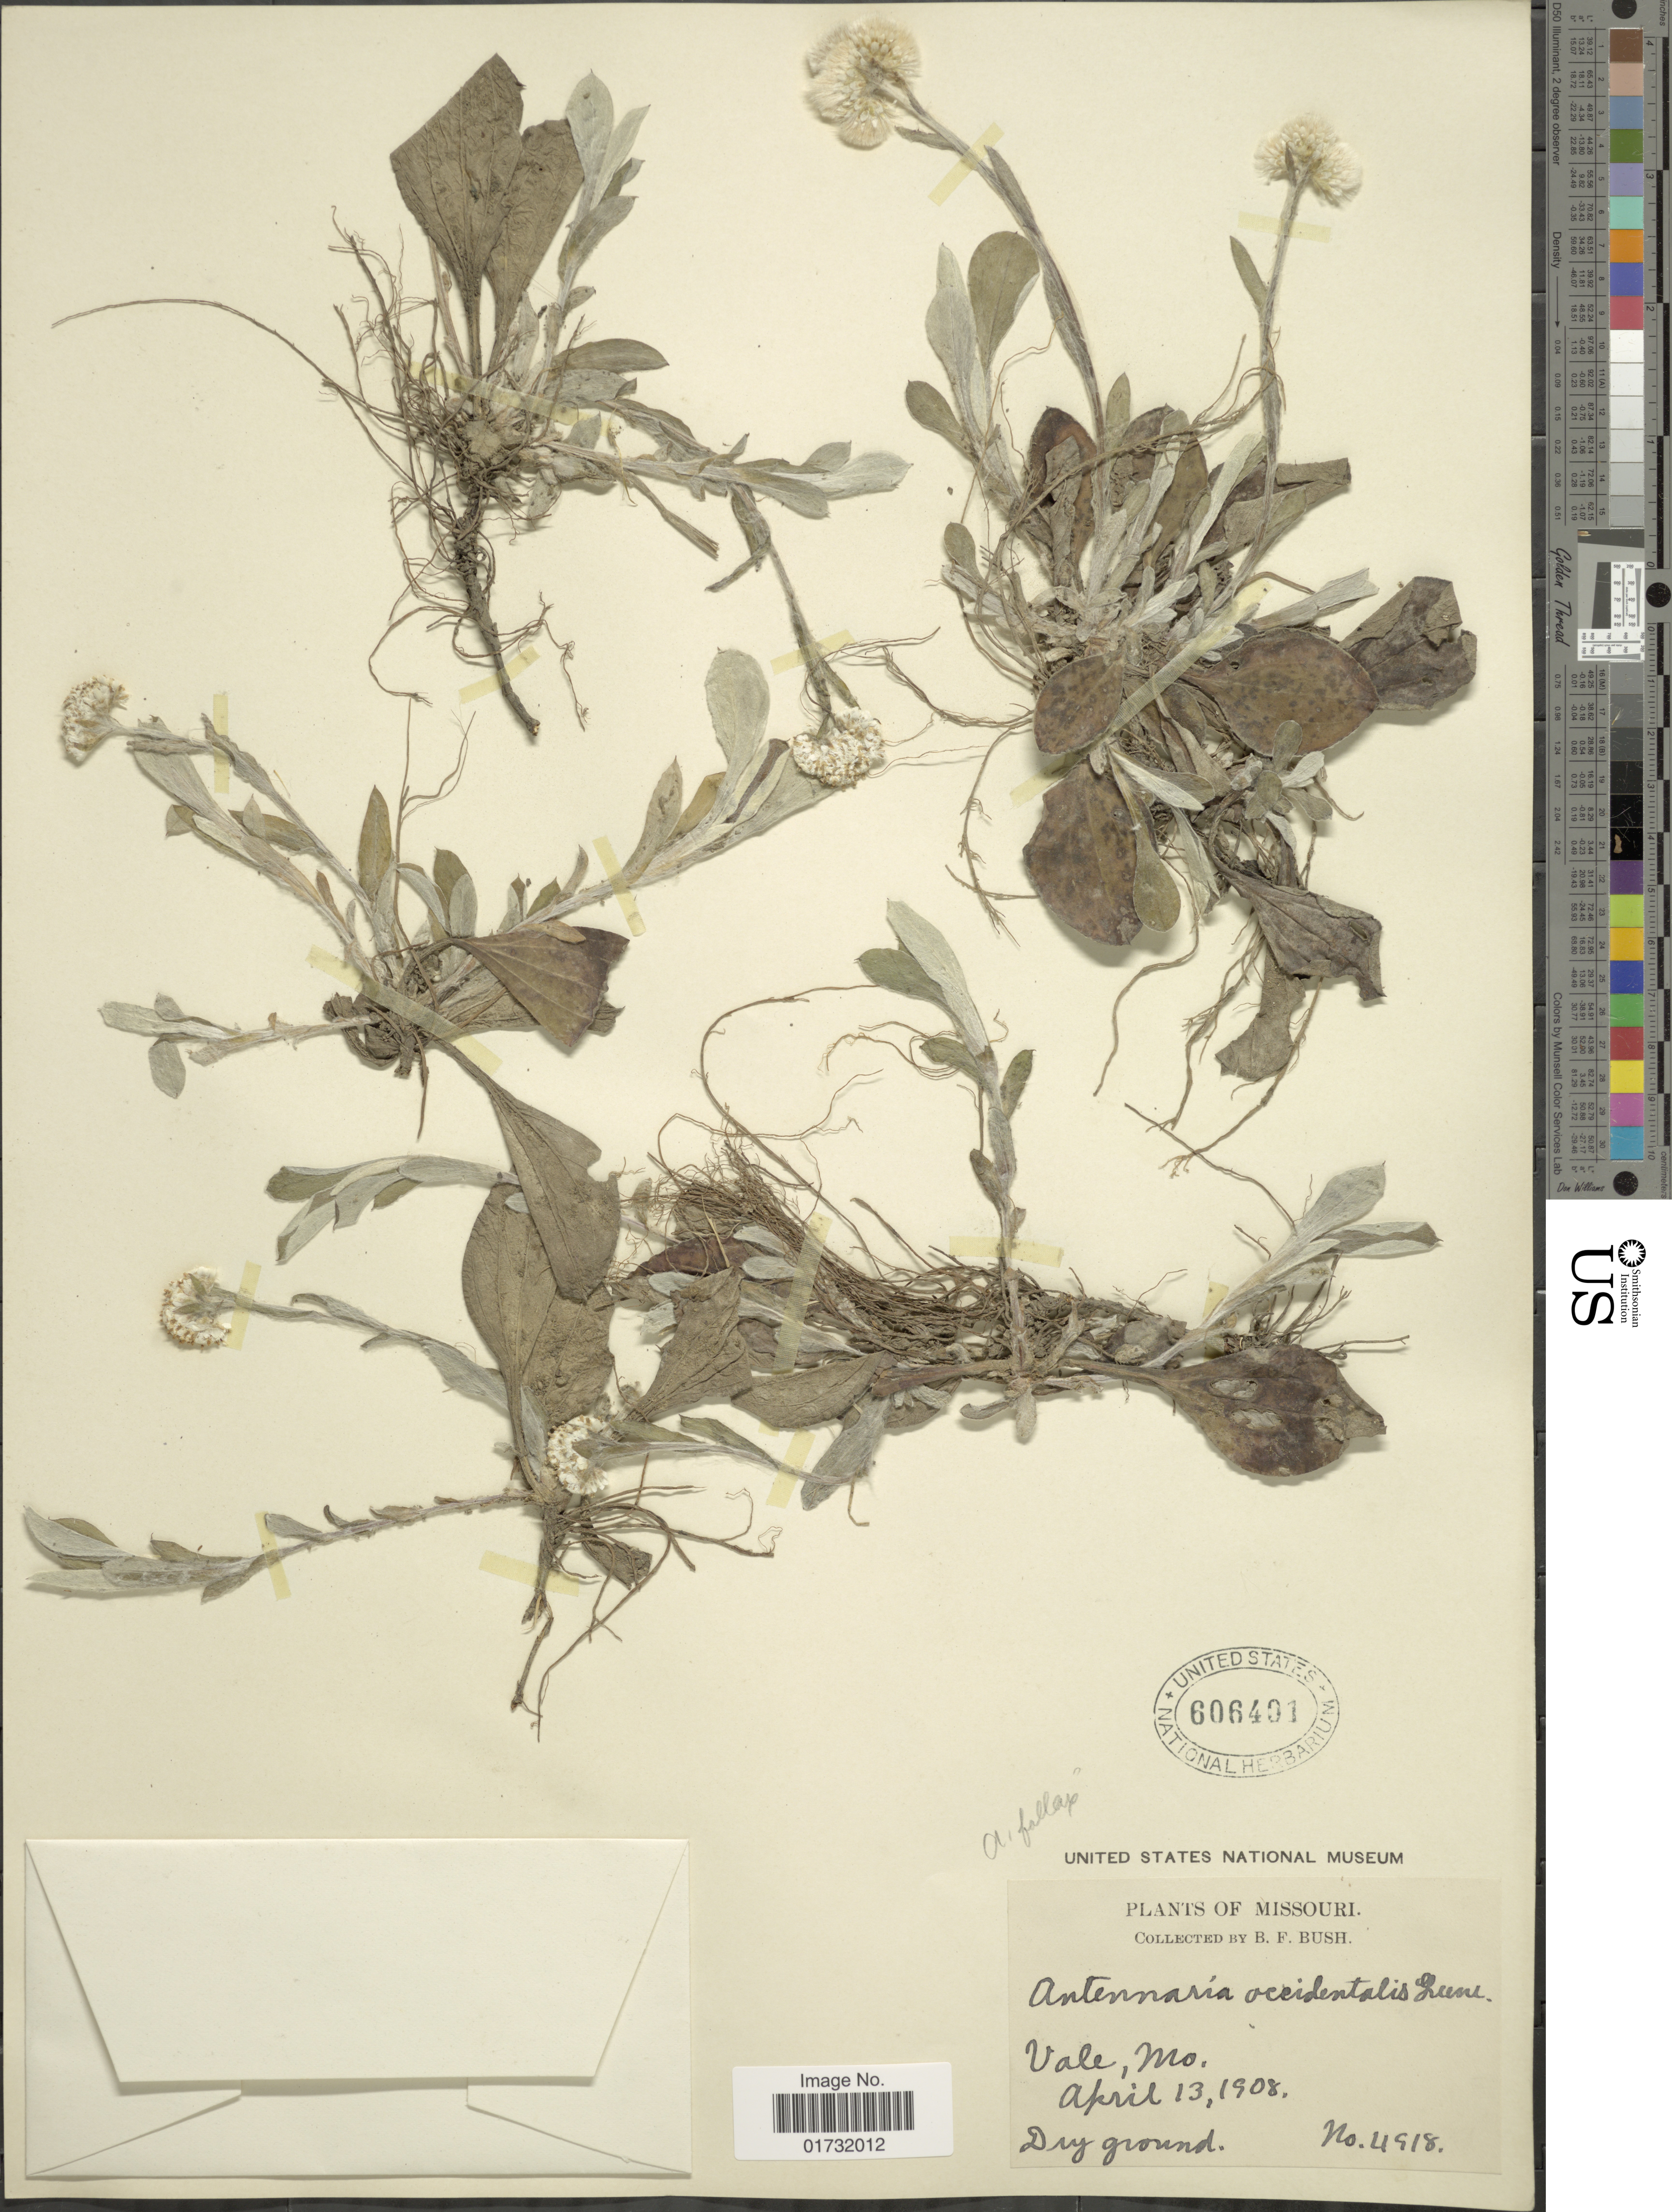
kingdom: Plantae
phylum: Tracheophyta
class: Magnoliopsida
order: Asterales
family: Asteraceae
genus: Antennaria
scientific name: Antennaria occidentalis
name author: Greene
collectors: B. F. Bush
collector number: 4818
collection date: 1908-04-13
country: United States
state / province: Missouri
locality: Vale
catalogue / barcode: US 606401